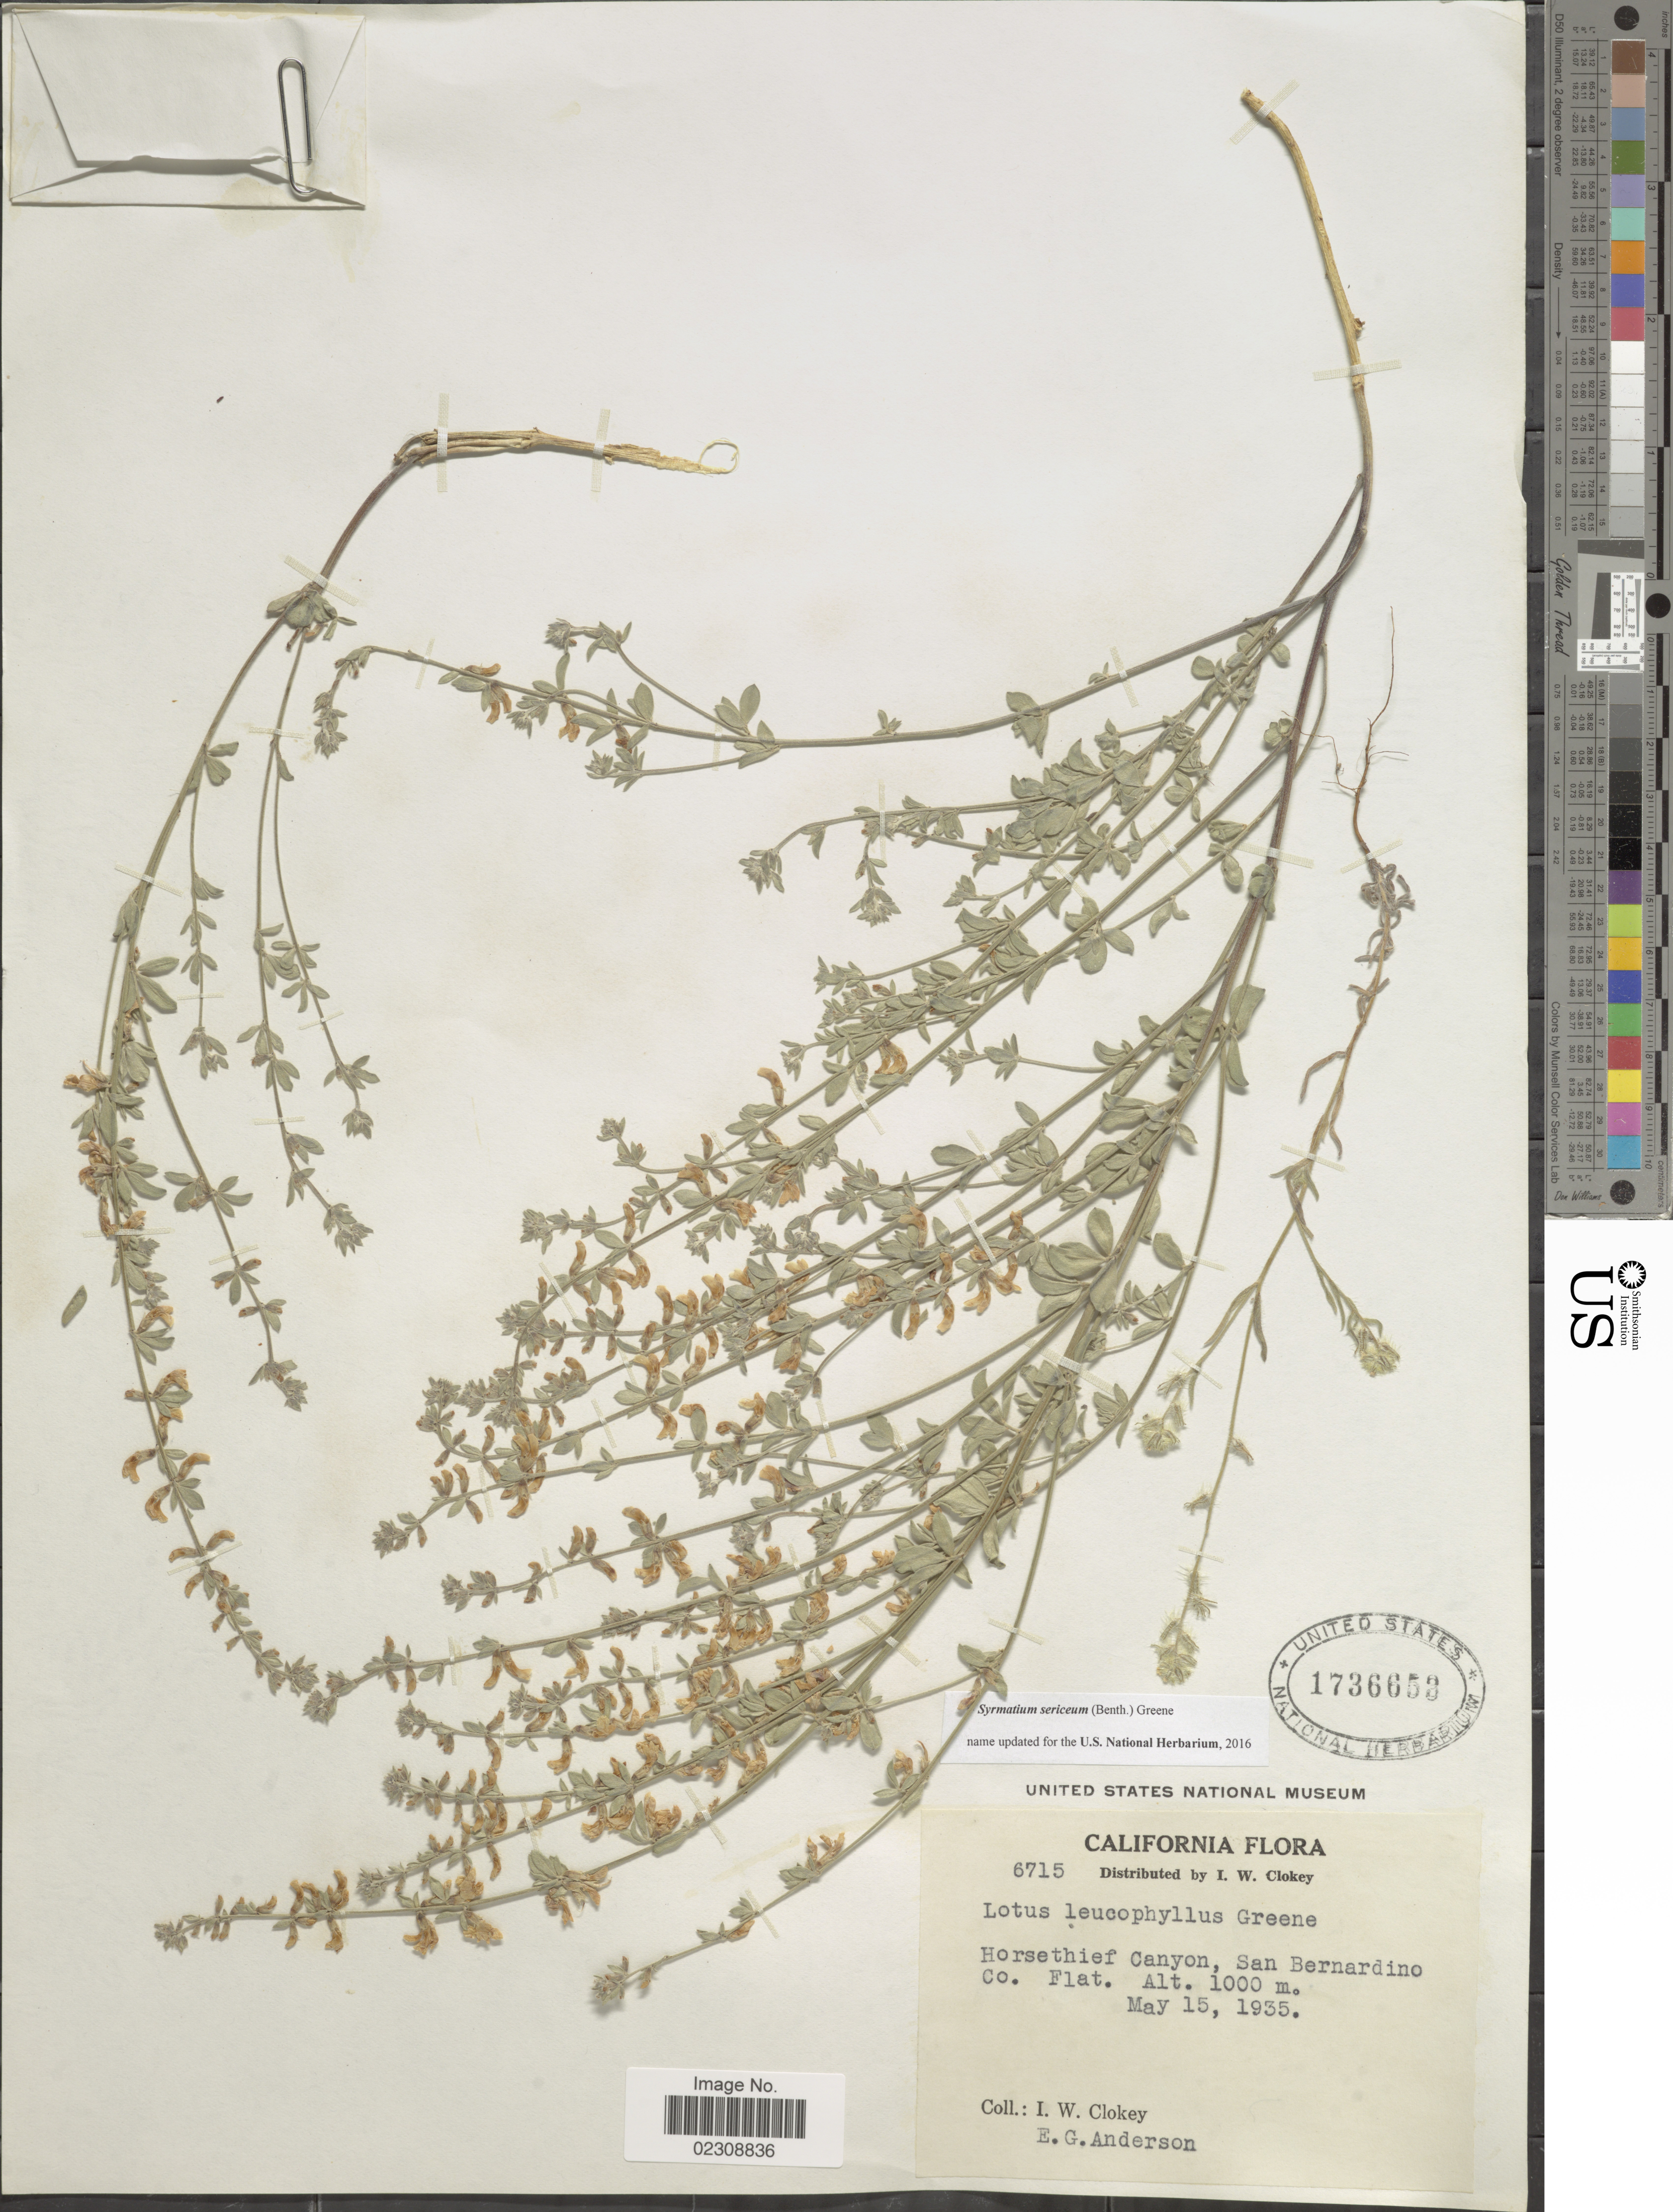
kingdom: Plantae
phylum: Tracheophyta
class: Magnoliopsida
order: Fabales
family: Fabaceae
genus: Syrmatium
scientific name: Syrmatium sericeum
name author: (Benth.) Greene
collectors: I. W. Clokey & E. G. Anderson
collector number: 6715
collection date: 1935-05-15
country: United States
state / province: California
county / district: San Bernardino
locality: Horsethief Canyon, San Bernardino Co.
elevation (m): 1000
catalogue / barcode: US 1736653